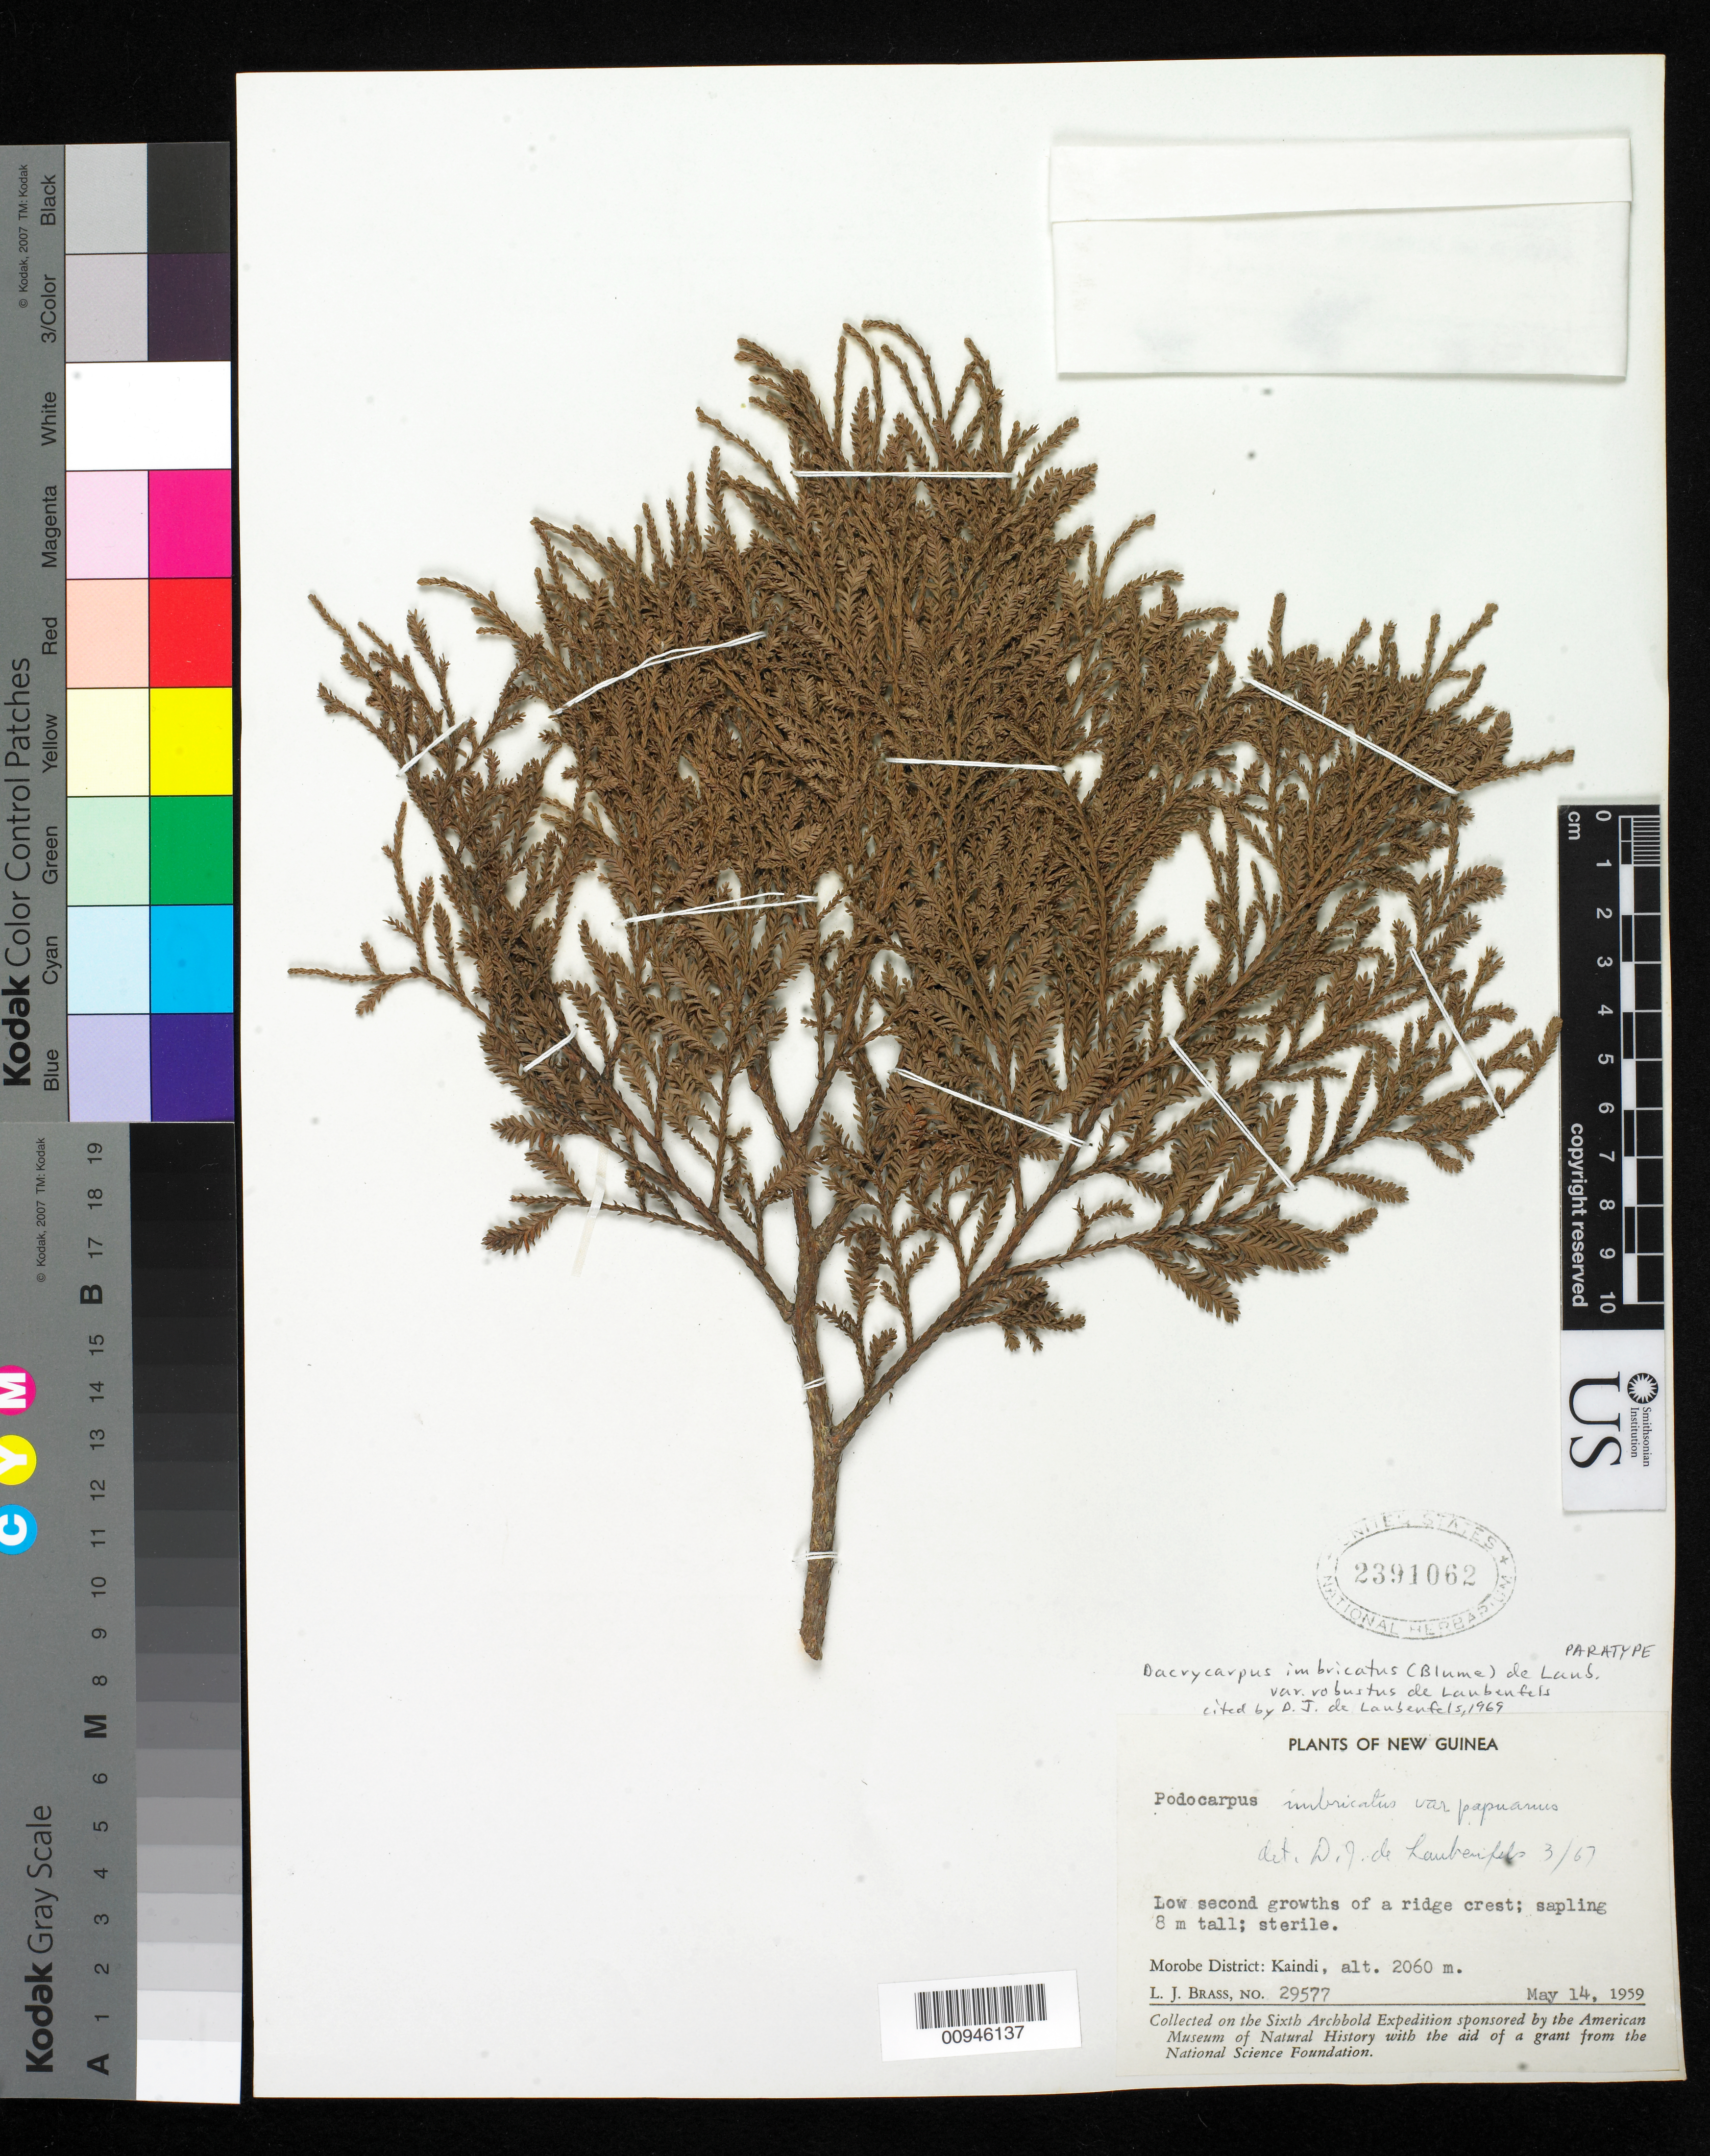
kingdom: Plantae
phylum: Tracheophyta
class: Pinopsida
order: Pinales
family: Podocarpaceae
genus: Dacrycarpus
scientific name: Dacrycarpus imbricatus var. robustus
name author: de Laub.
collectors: L. J. Brass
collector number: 29577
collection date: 1959-05-14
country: Papua New Guinea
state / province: Morobe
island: New Guinea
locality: Kaindi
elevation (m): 2060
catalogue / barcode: US 2391062